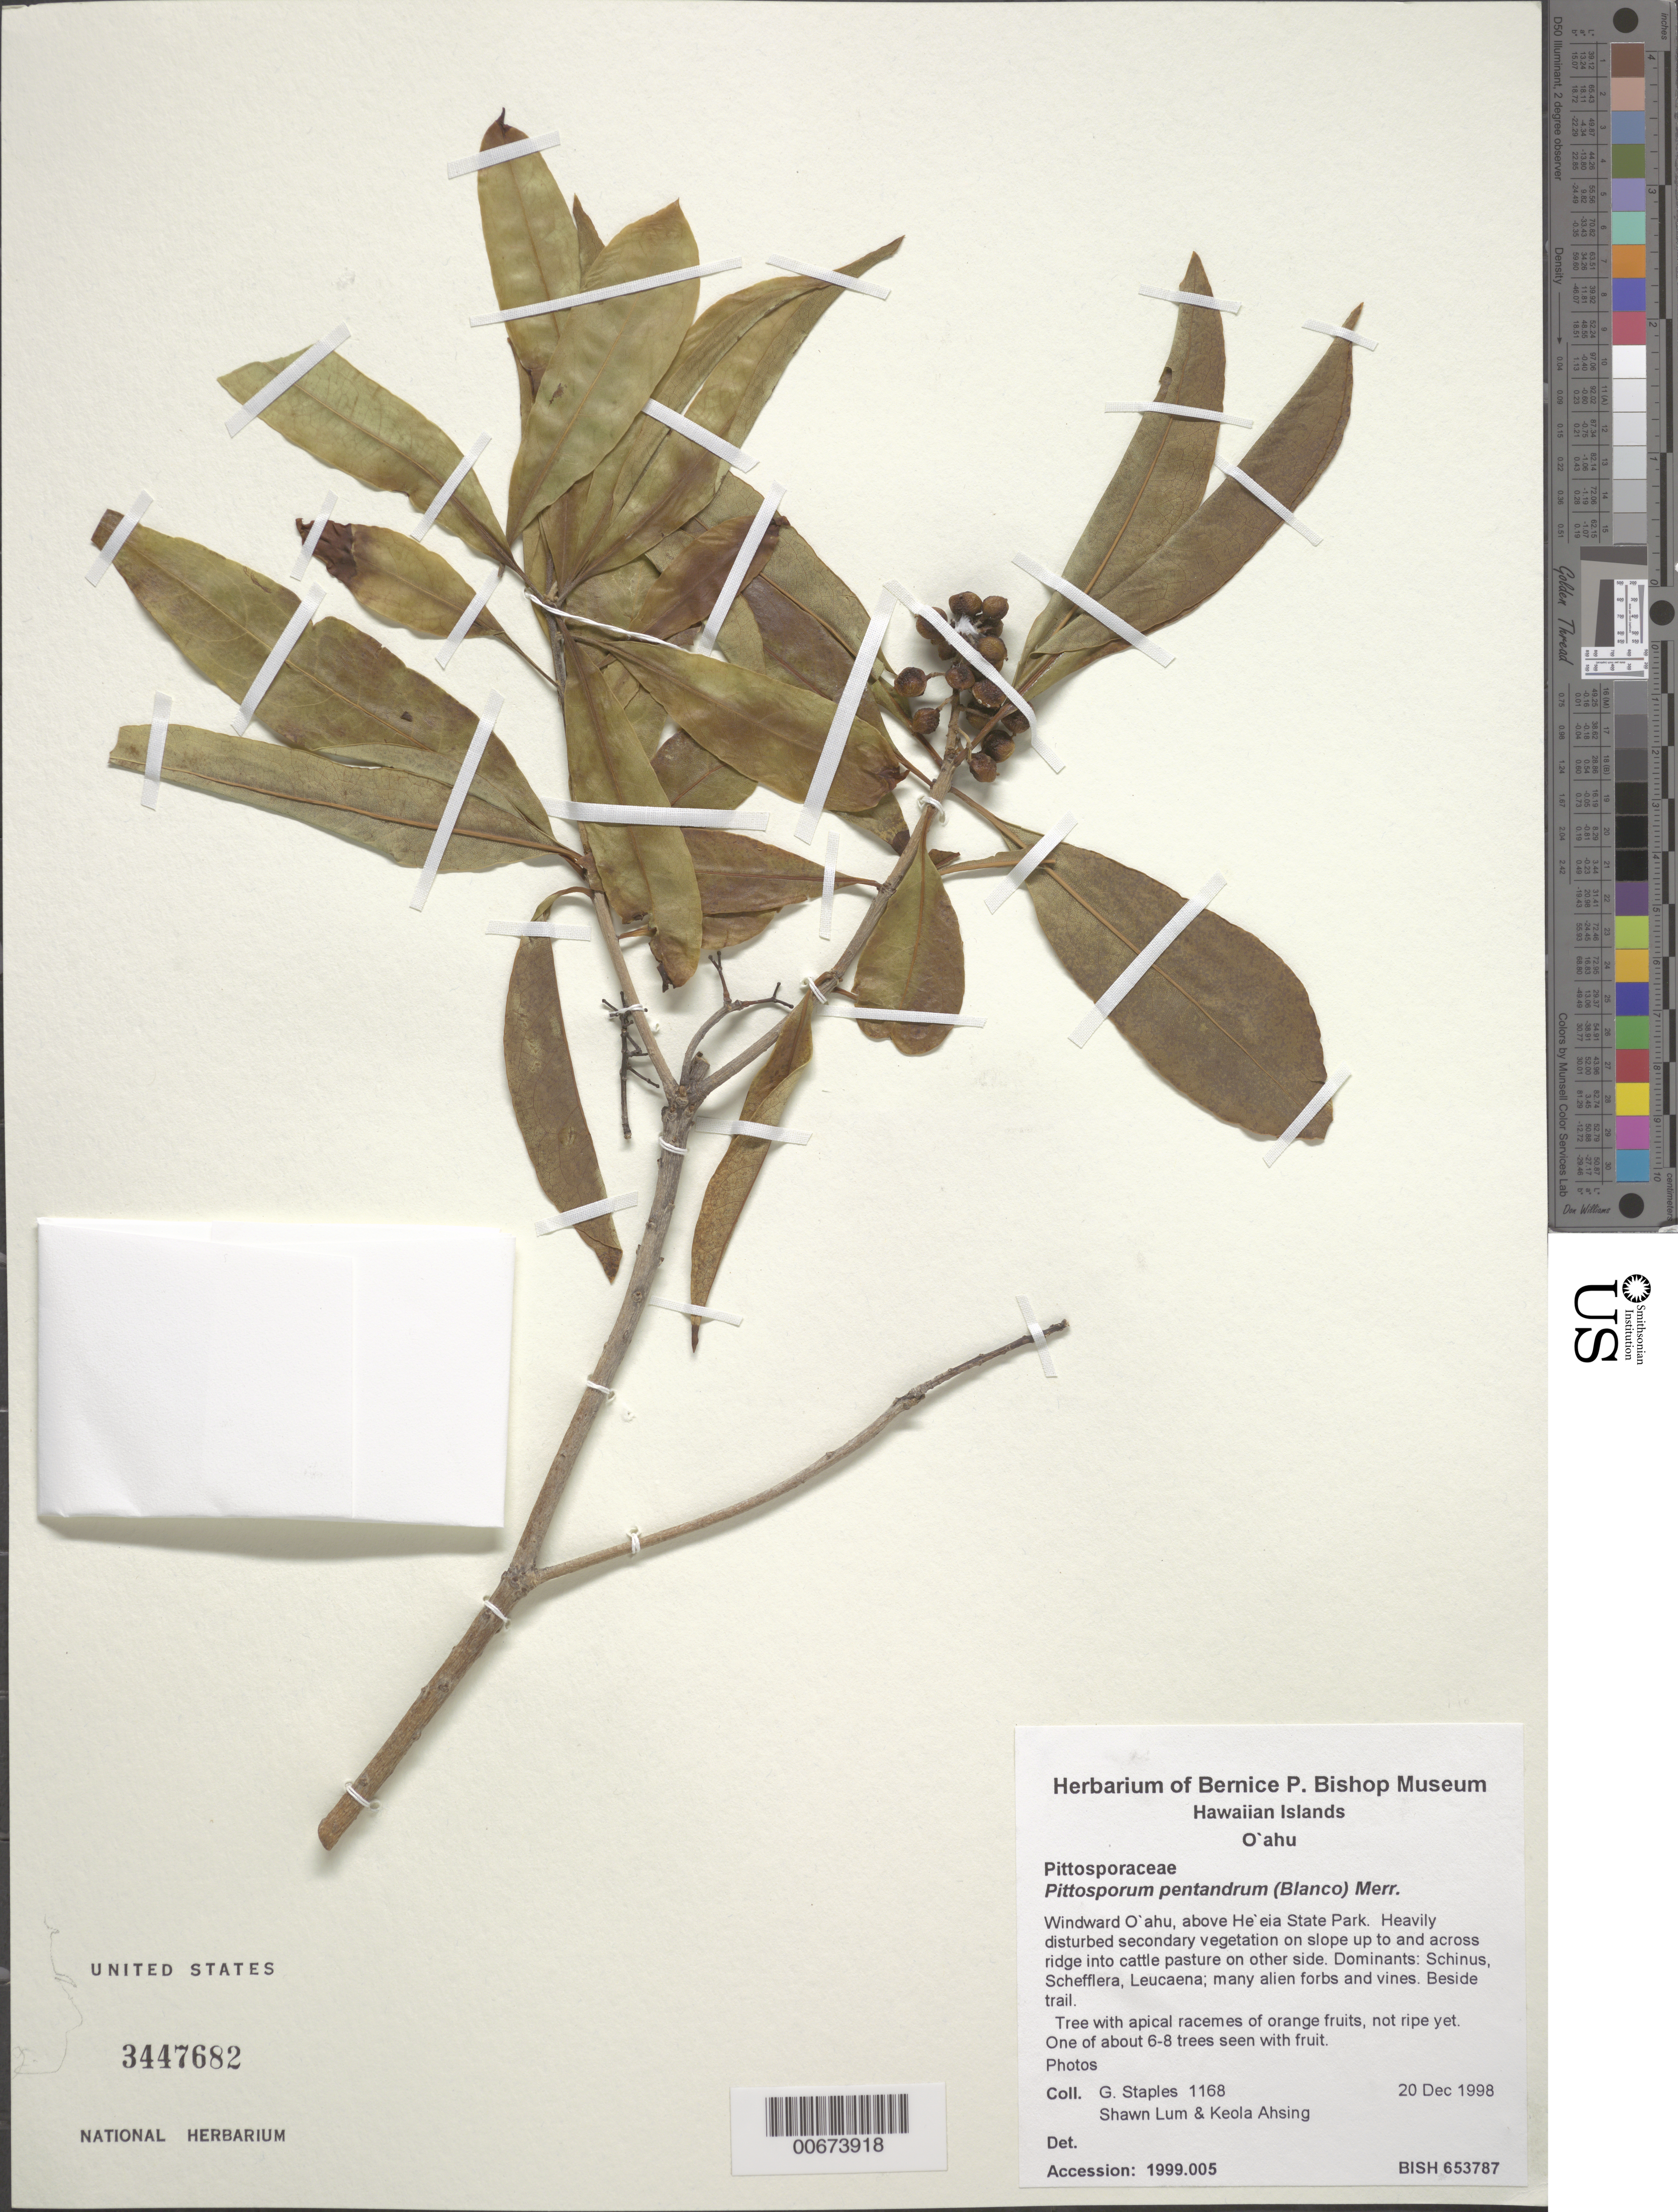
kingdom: Plantae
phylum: Tracheophyta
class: Magnoliopsida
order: Apiales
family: Pittosporaceae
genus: Pittosporum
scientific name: Pittosporum pentandrum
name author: (Blanco) Merr.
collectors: G. Staples, S. Lum & K. Ahsing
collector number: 1168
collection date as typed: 20 Dec 1998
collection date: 1998-12-20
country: United States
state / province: Hawaii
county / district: Honolulu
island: Oahu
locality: Windward Oahu, above He'eia State Park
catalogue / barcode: US 3447682